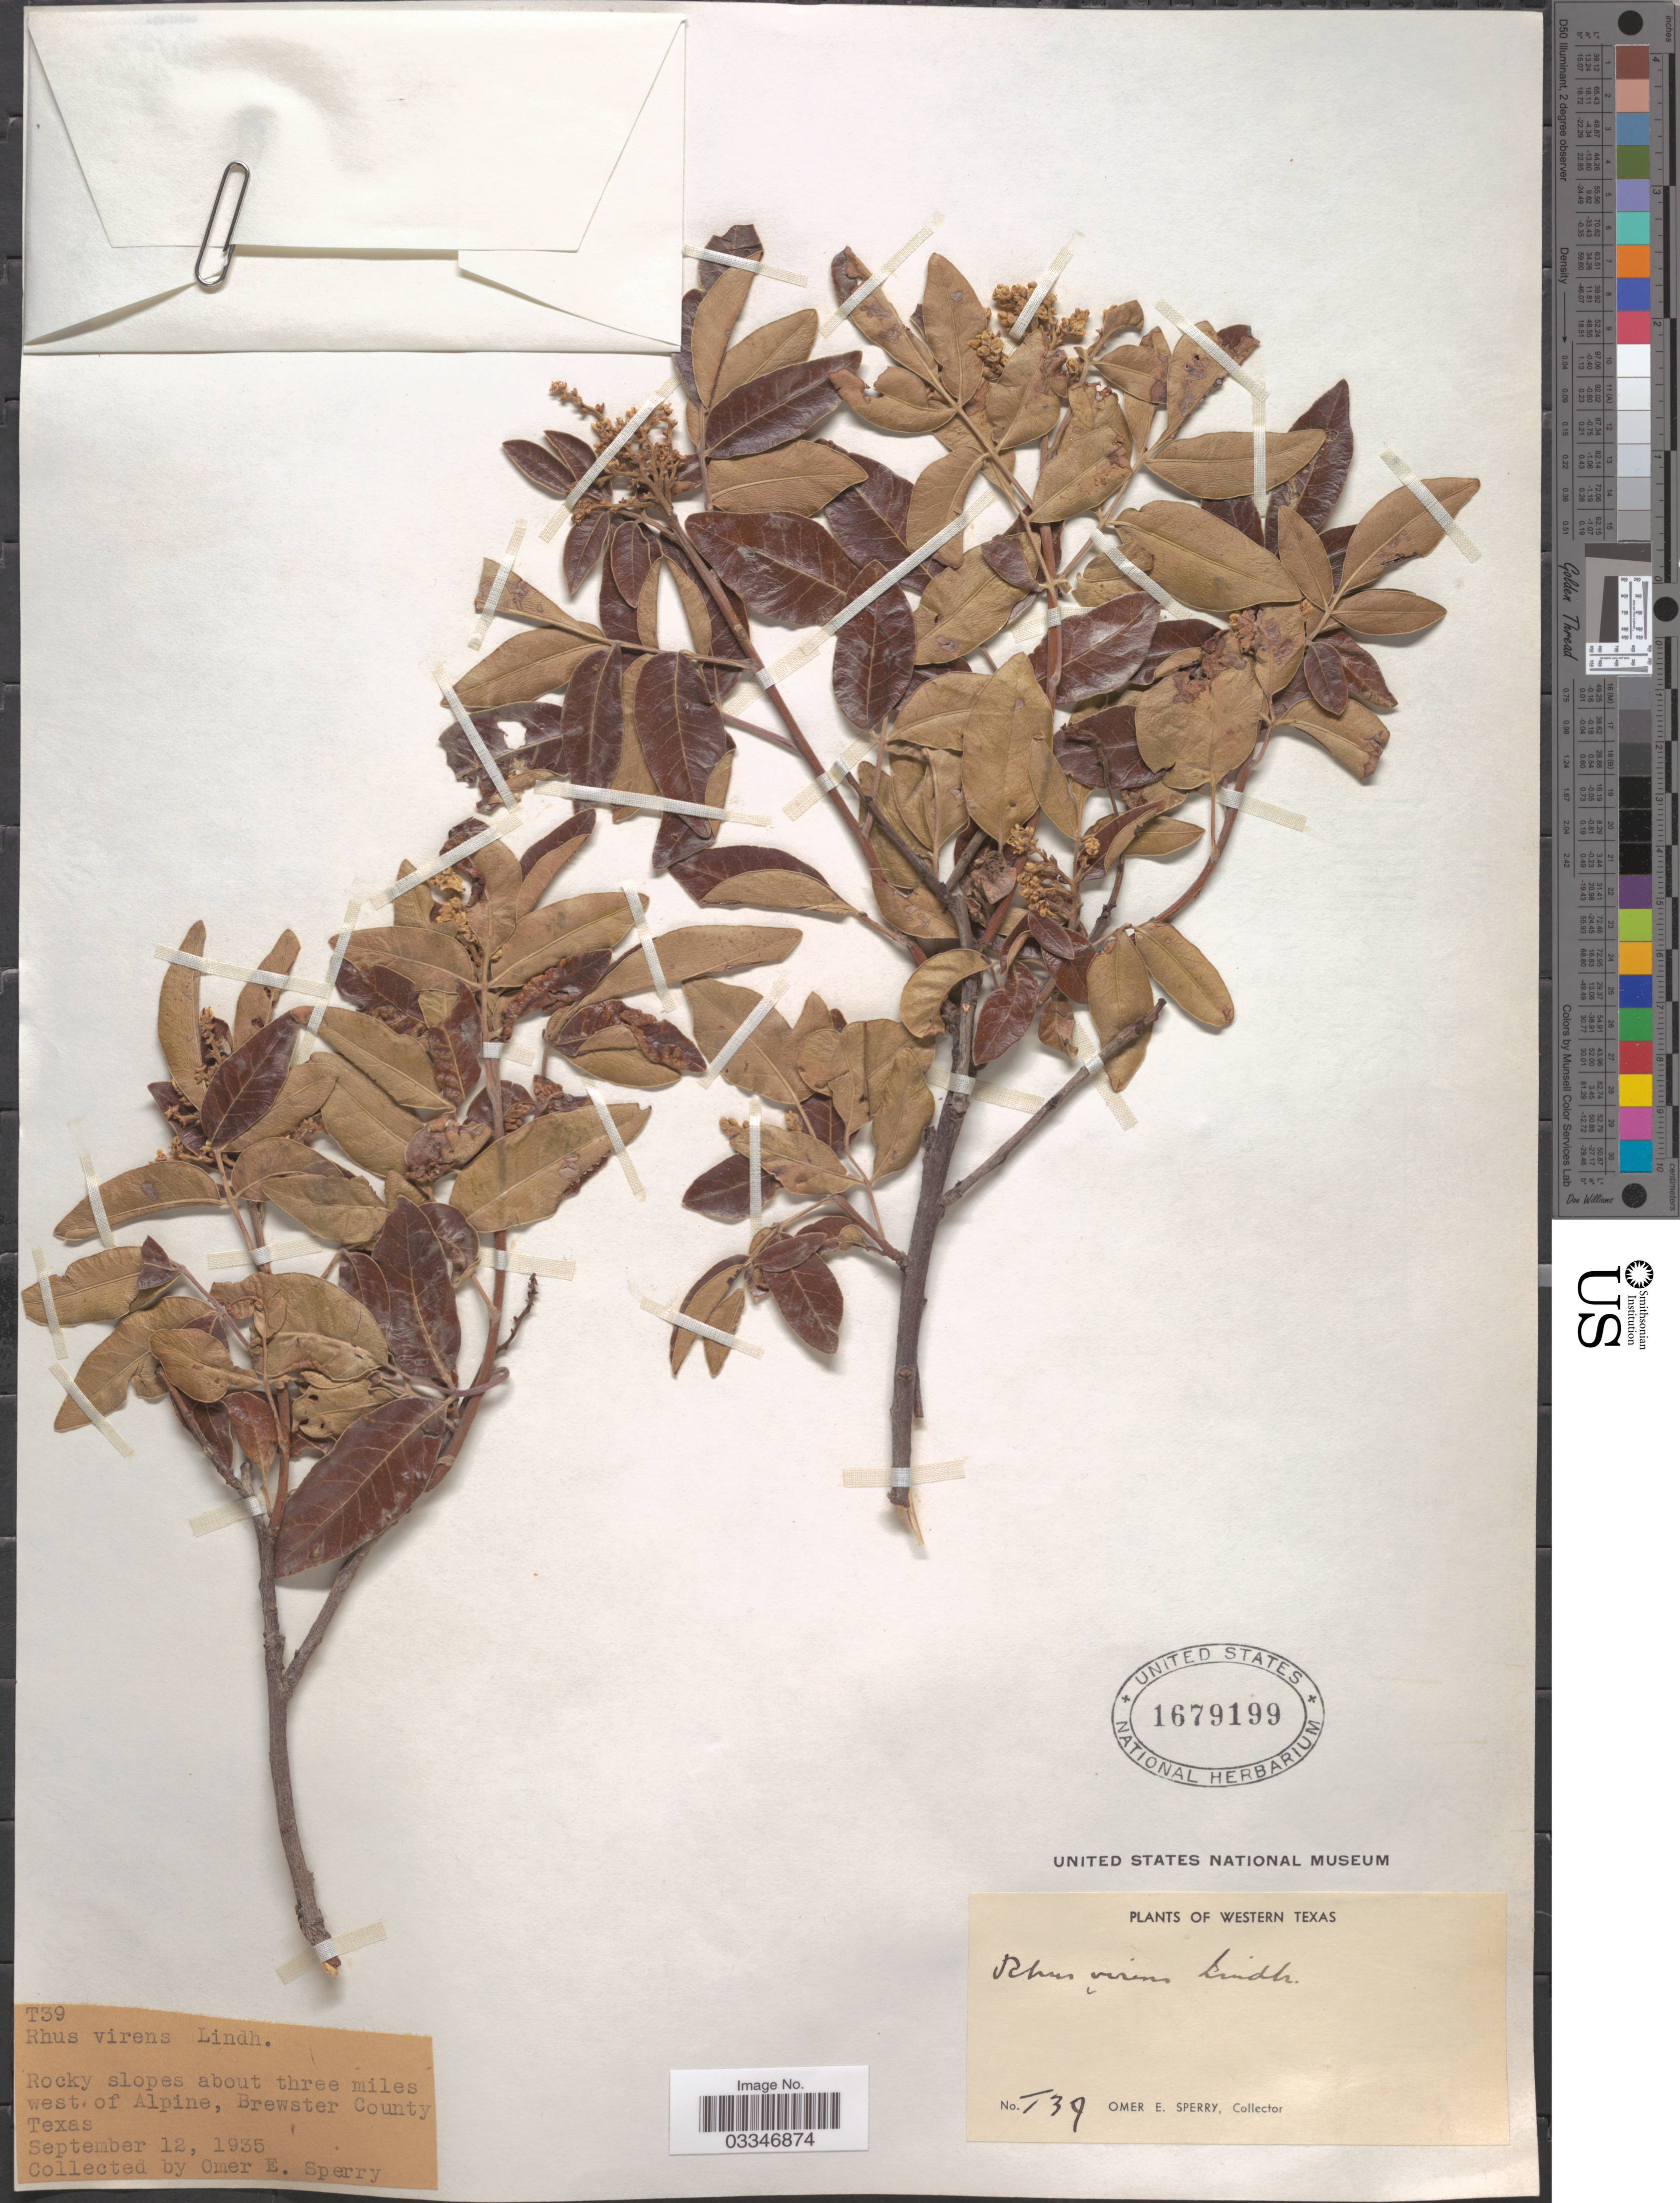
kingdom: Plantae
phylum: Tracheophyta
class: Magnoliopsida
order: Sapindales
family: Anacardiaceae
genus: Rhus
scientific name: Rhus virens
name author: Lindh. ex A. Gray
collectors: O. E. Sperry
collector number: T39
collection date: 1935-09-12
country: United States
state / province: Texas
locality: Western Texas, Rocky slopes about three miles west of Alpine, Brewster County.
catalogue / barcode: US 1679199